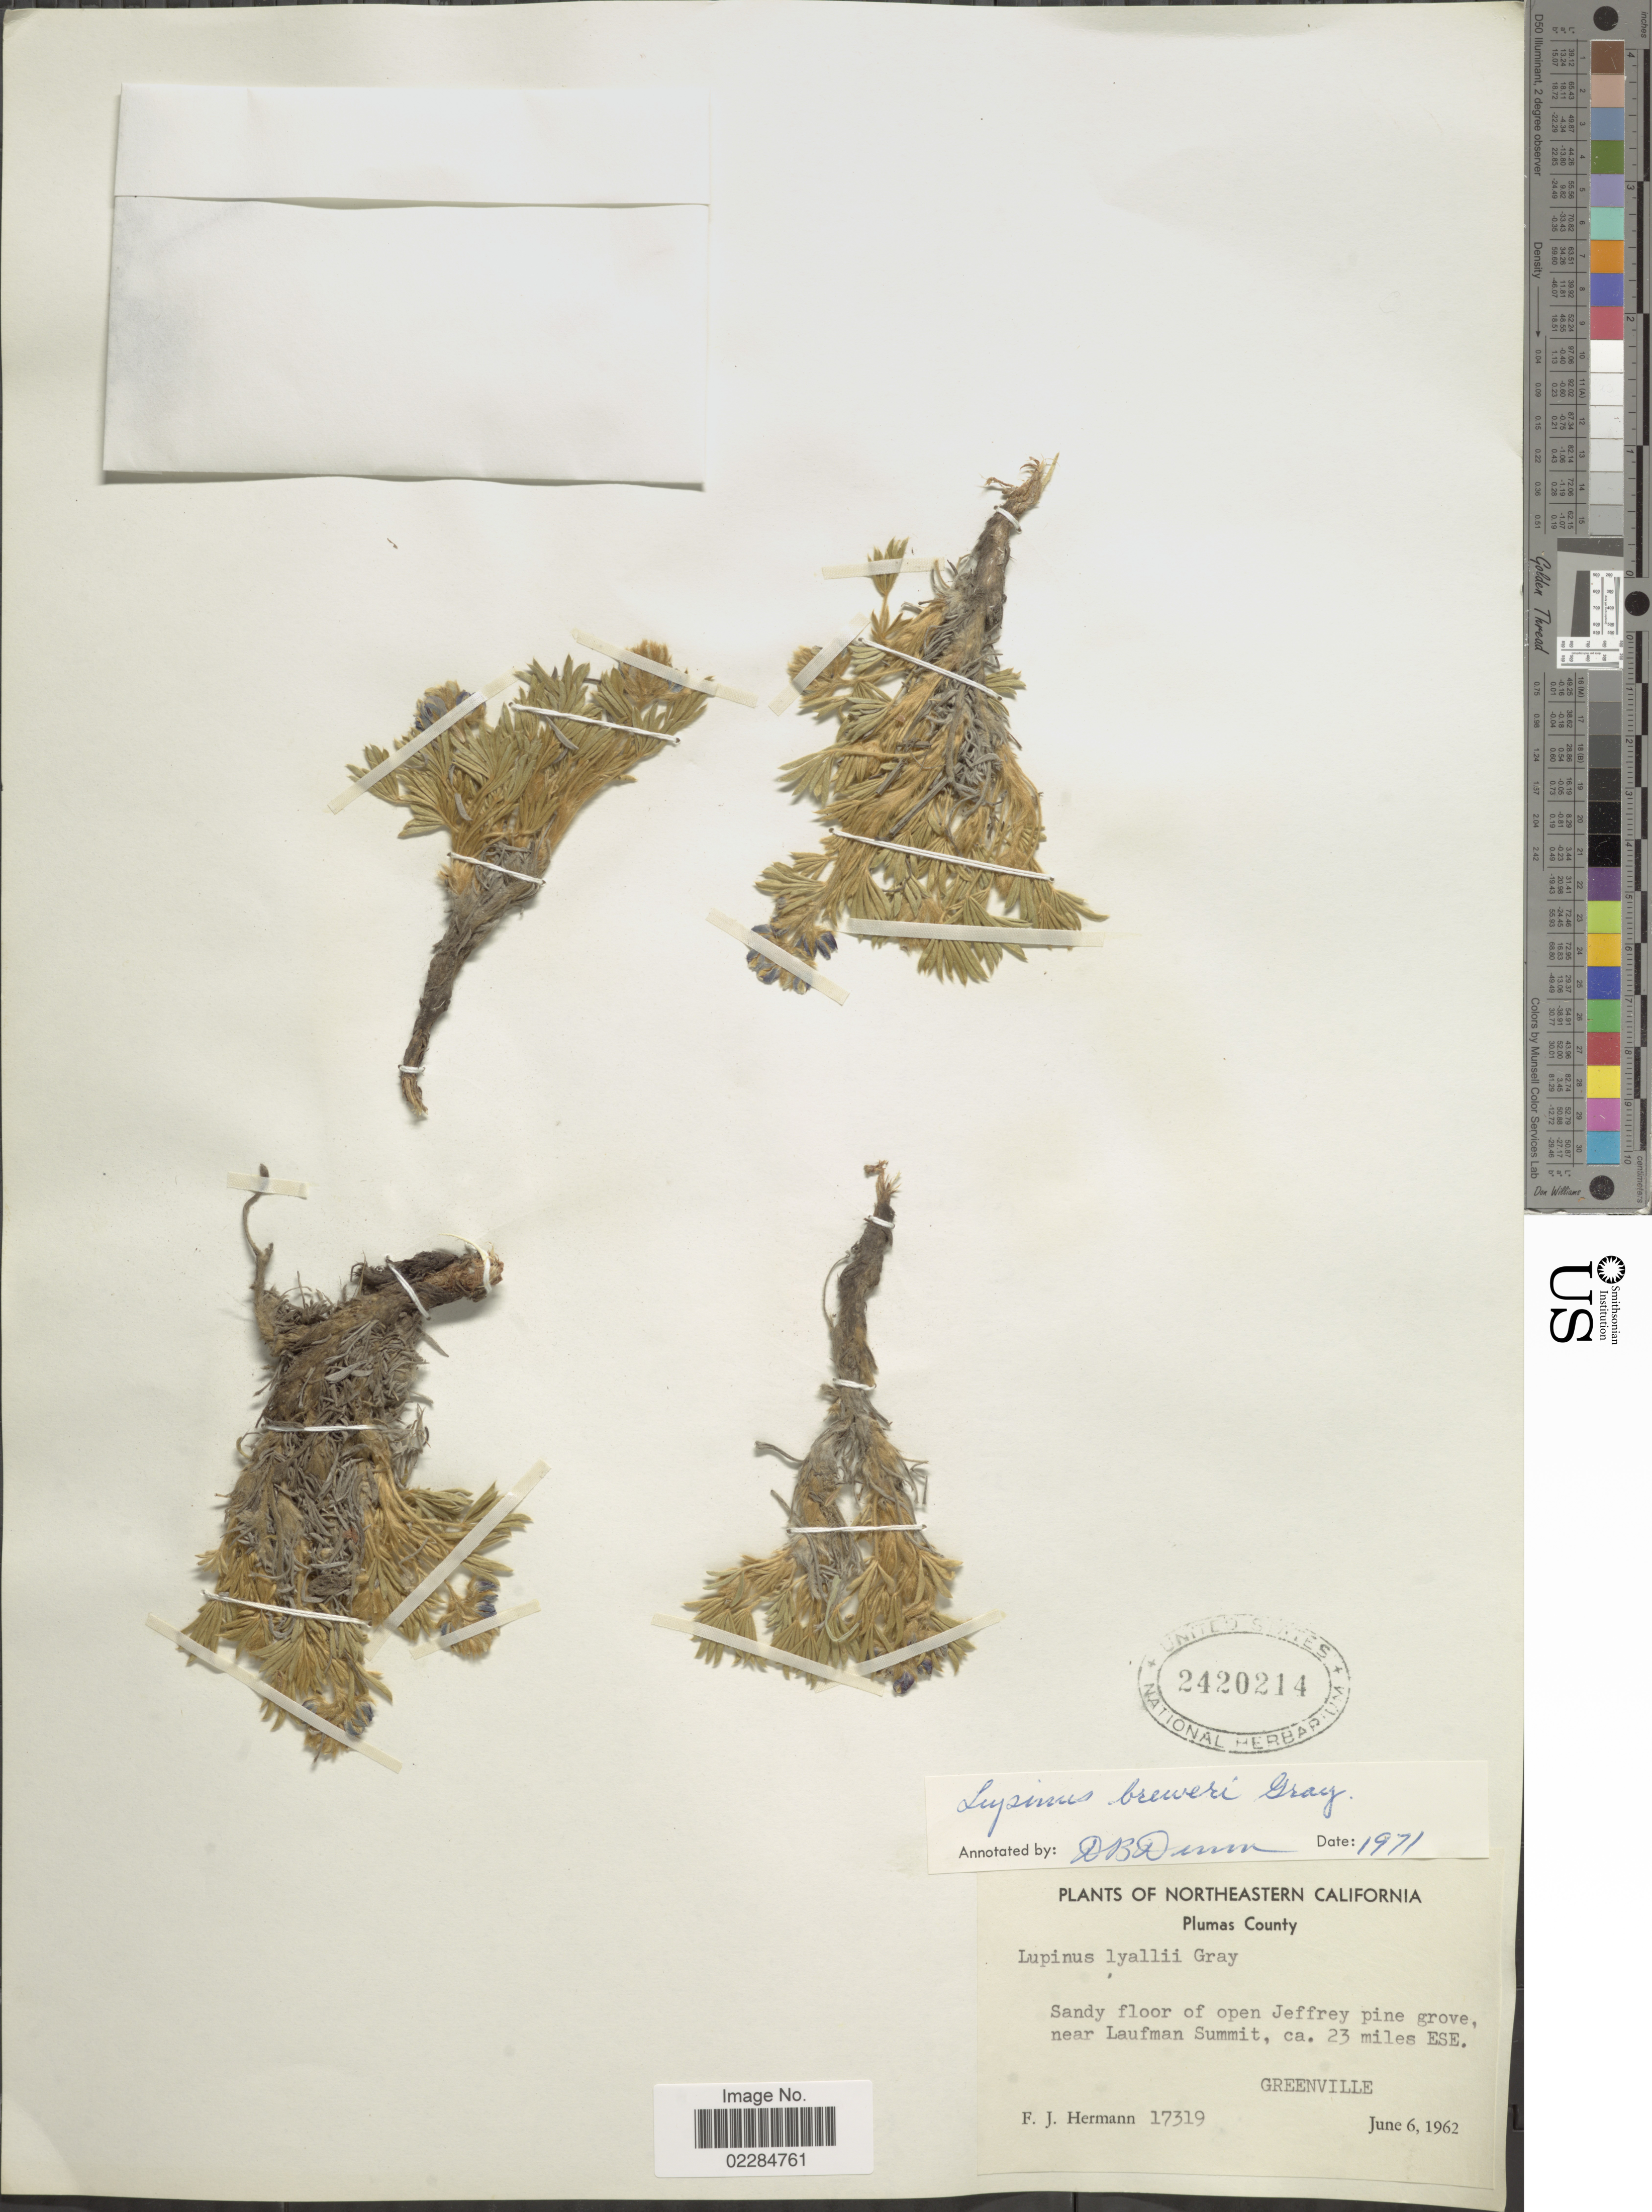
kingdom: Plantae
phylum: Tracheophyta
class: Magnoliopsida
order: Fabales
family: Fabaceae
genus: Lupinus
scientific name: Lupinus breweri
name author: A. Gray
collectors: F. J. Hermann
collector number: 17319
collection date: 1962-06-06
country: United States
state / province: California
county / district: Plumas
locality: Northeastern California. Plumas County.Sandy floor of open Jeffrey pine grove, near Laufman Summit, ca. 23 miles ESE Greenville.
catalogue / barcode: US 2420214